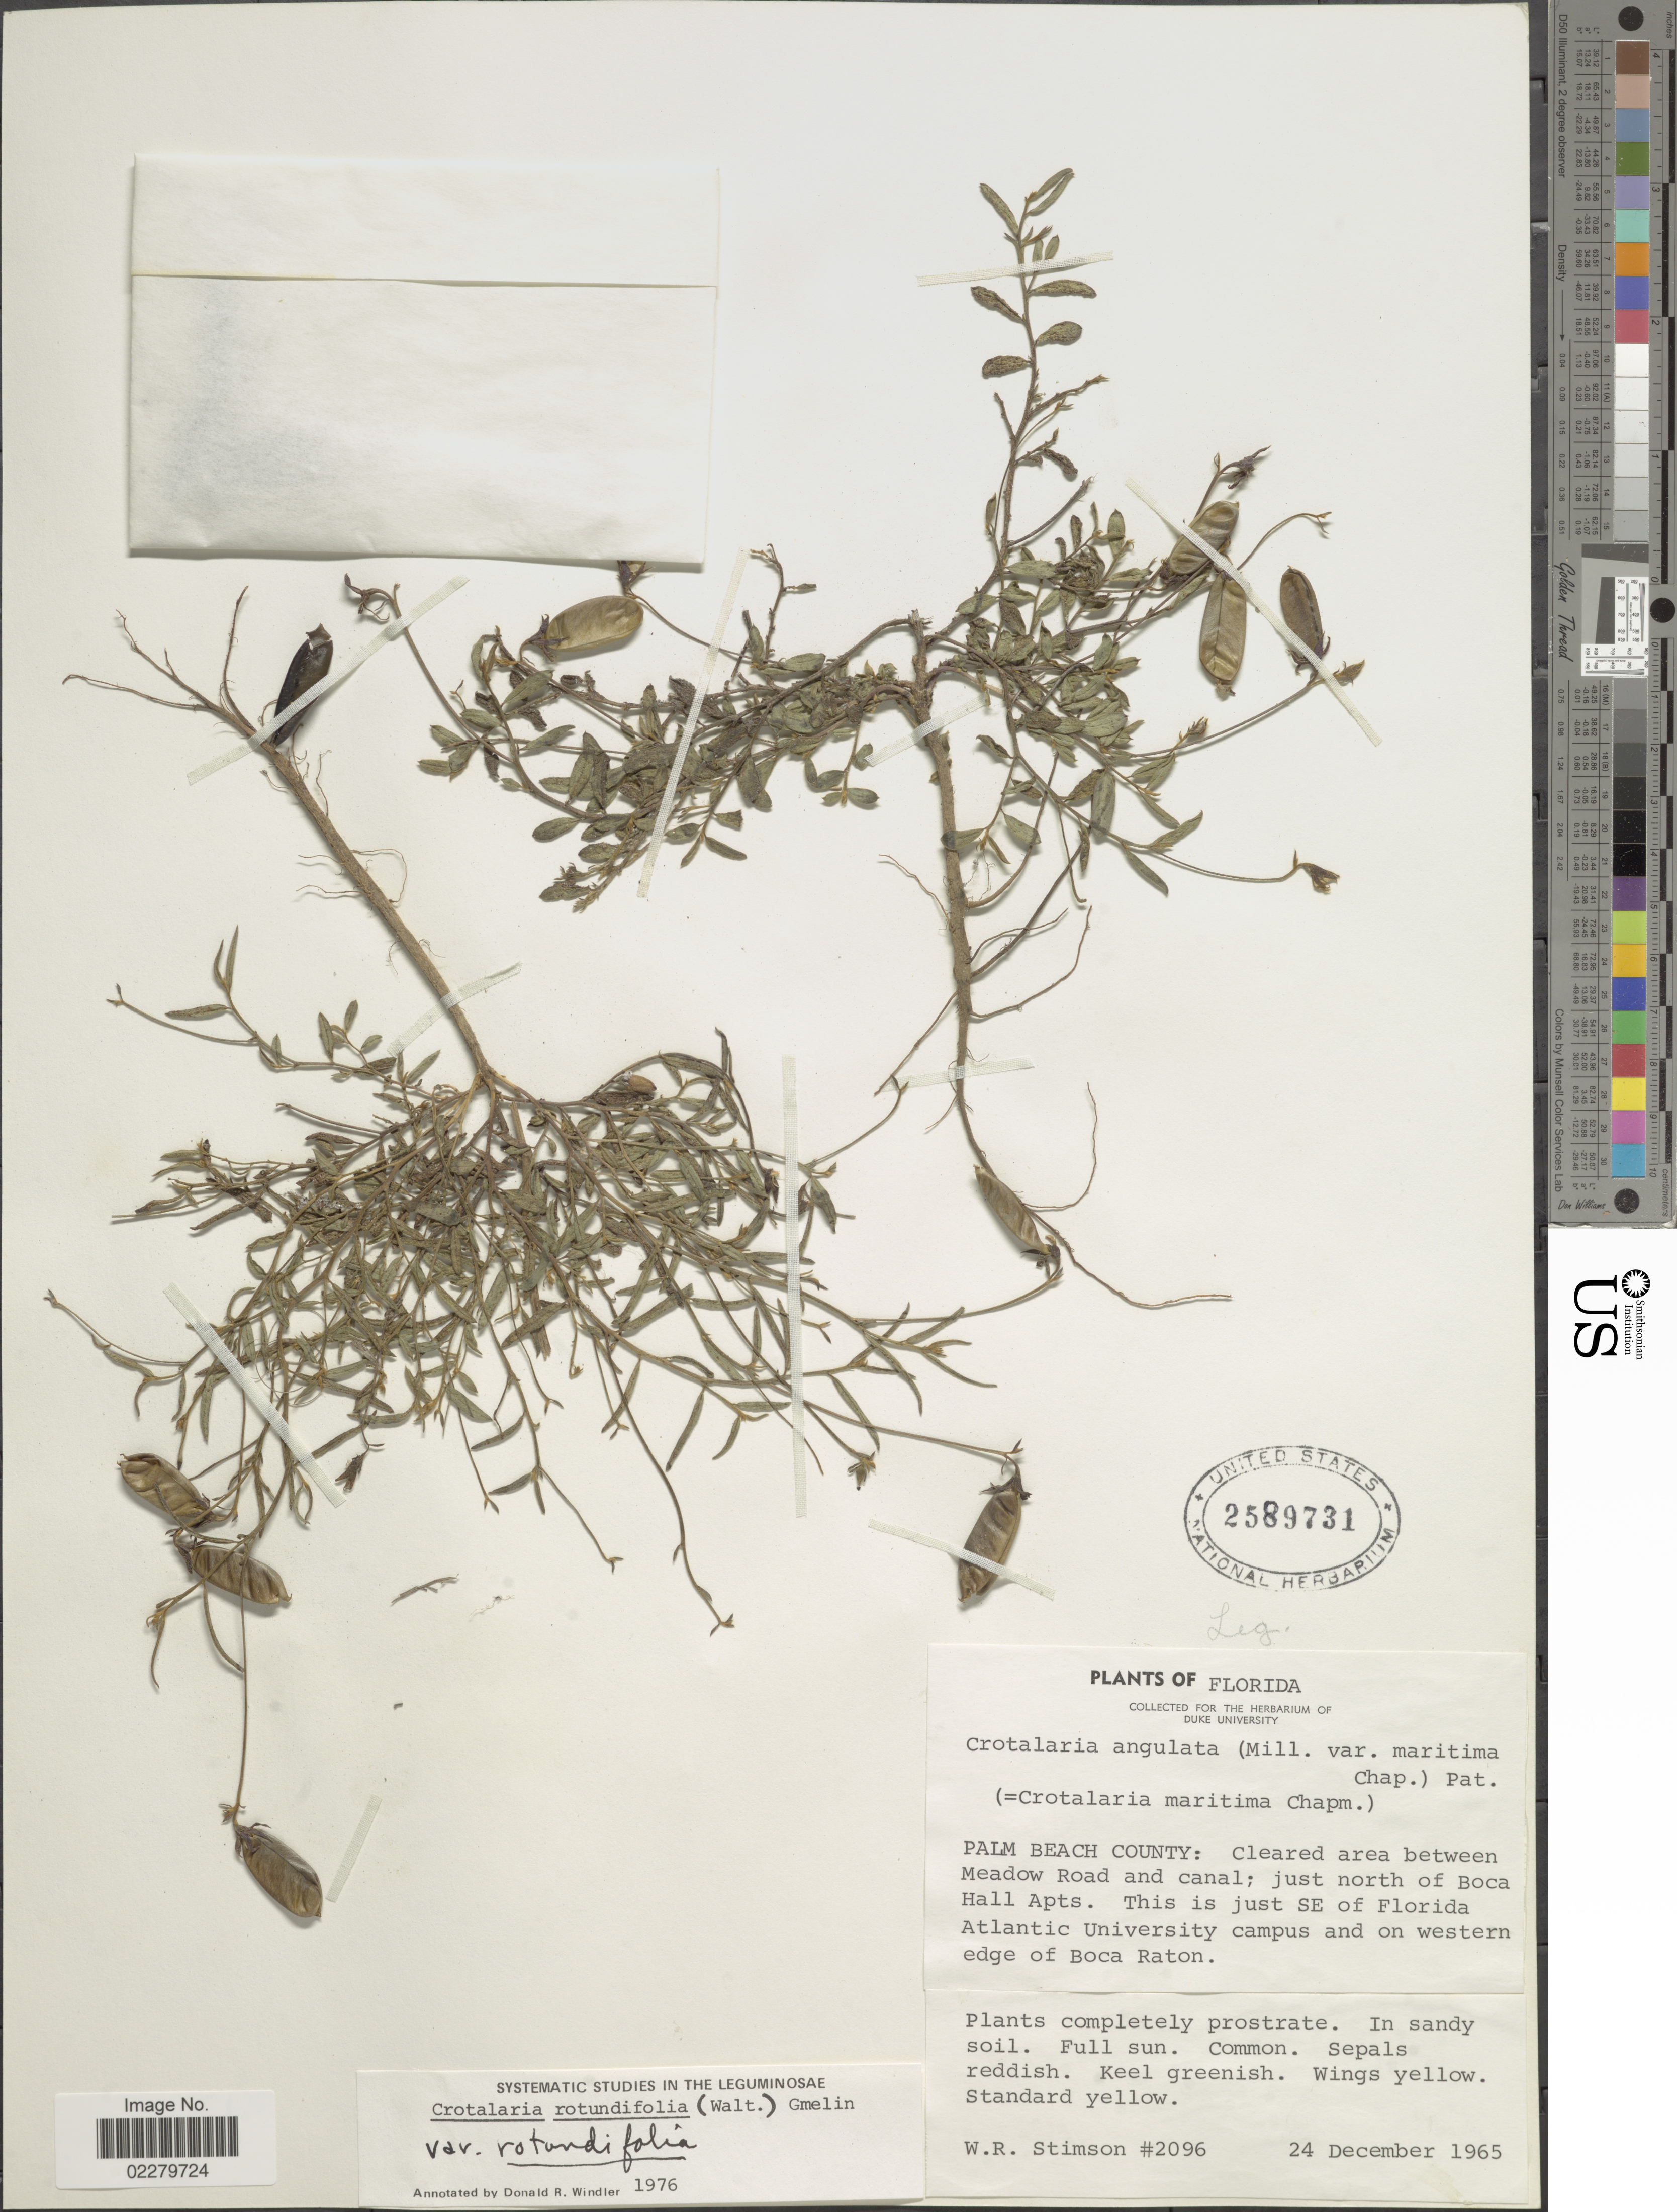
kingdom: Plantae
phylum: Tracheophyta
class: Magnoliopsida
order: Fabales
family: Fabaceae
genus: Crotalaria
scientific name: Crotalaria rotundifolia var. rotundifolia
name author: (Walter) J.F. Gmel.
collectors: W. R. Stimson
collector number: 2096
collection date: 1965-12-24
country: United States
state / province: Florida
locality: Palm Beach County: Cleared area between Meadow Road and canal; just north of Boca Hall Apts. This is just SE of Florida Atlantic University campus and on western edge of Boca Raton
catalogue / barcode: US 2589731